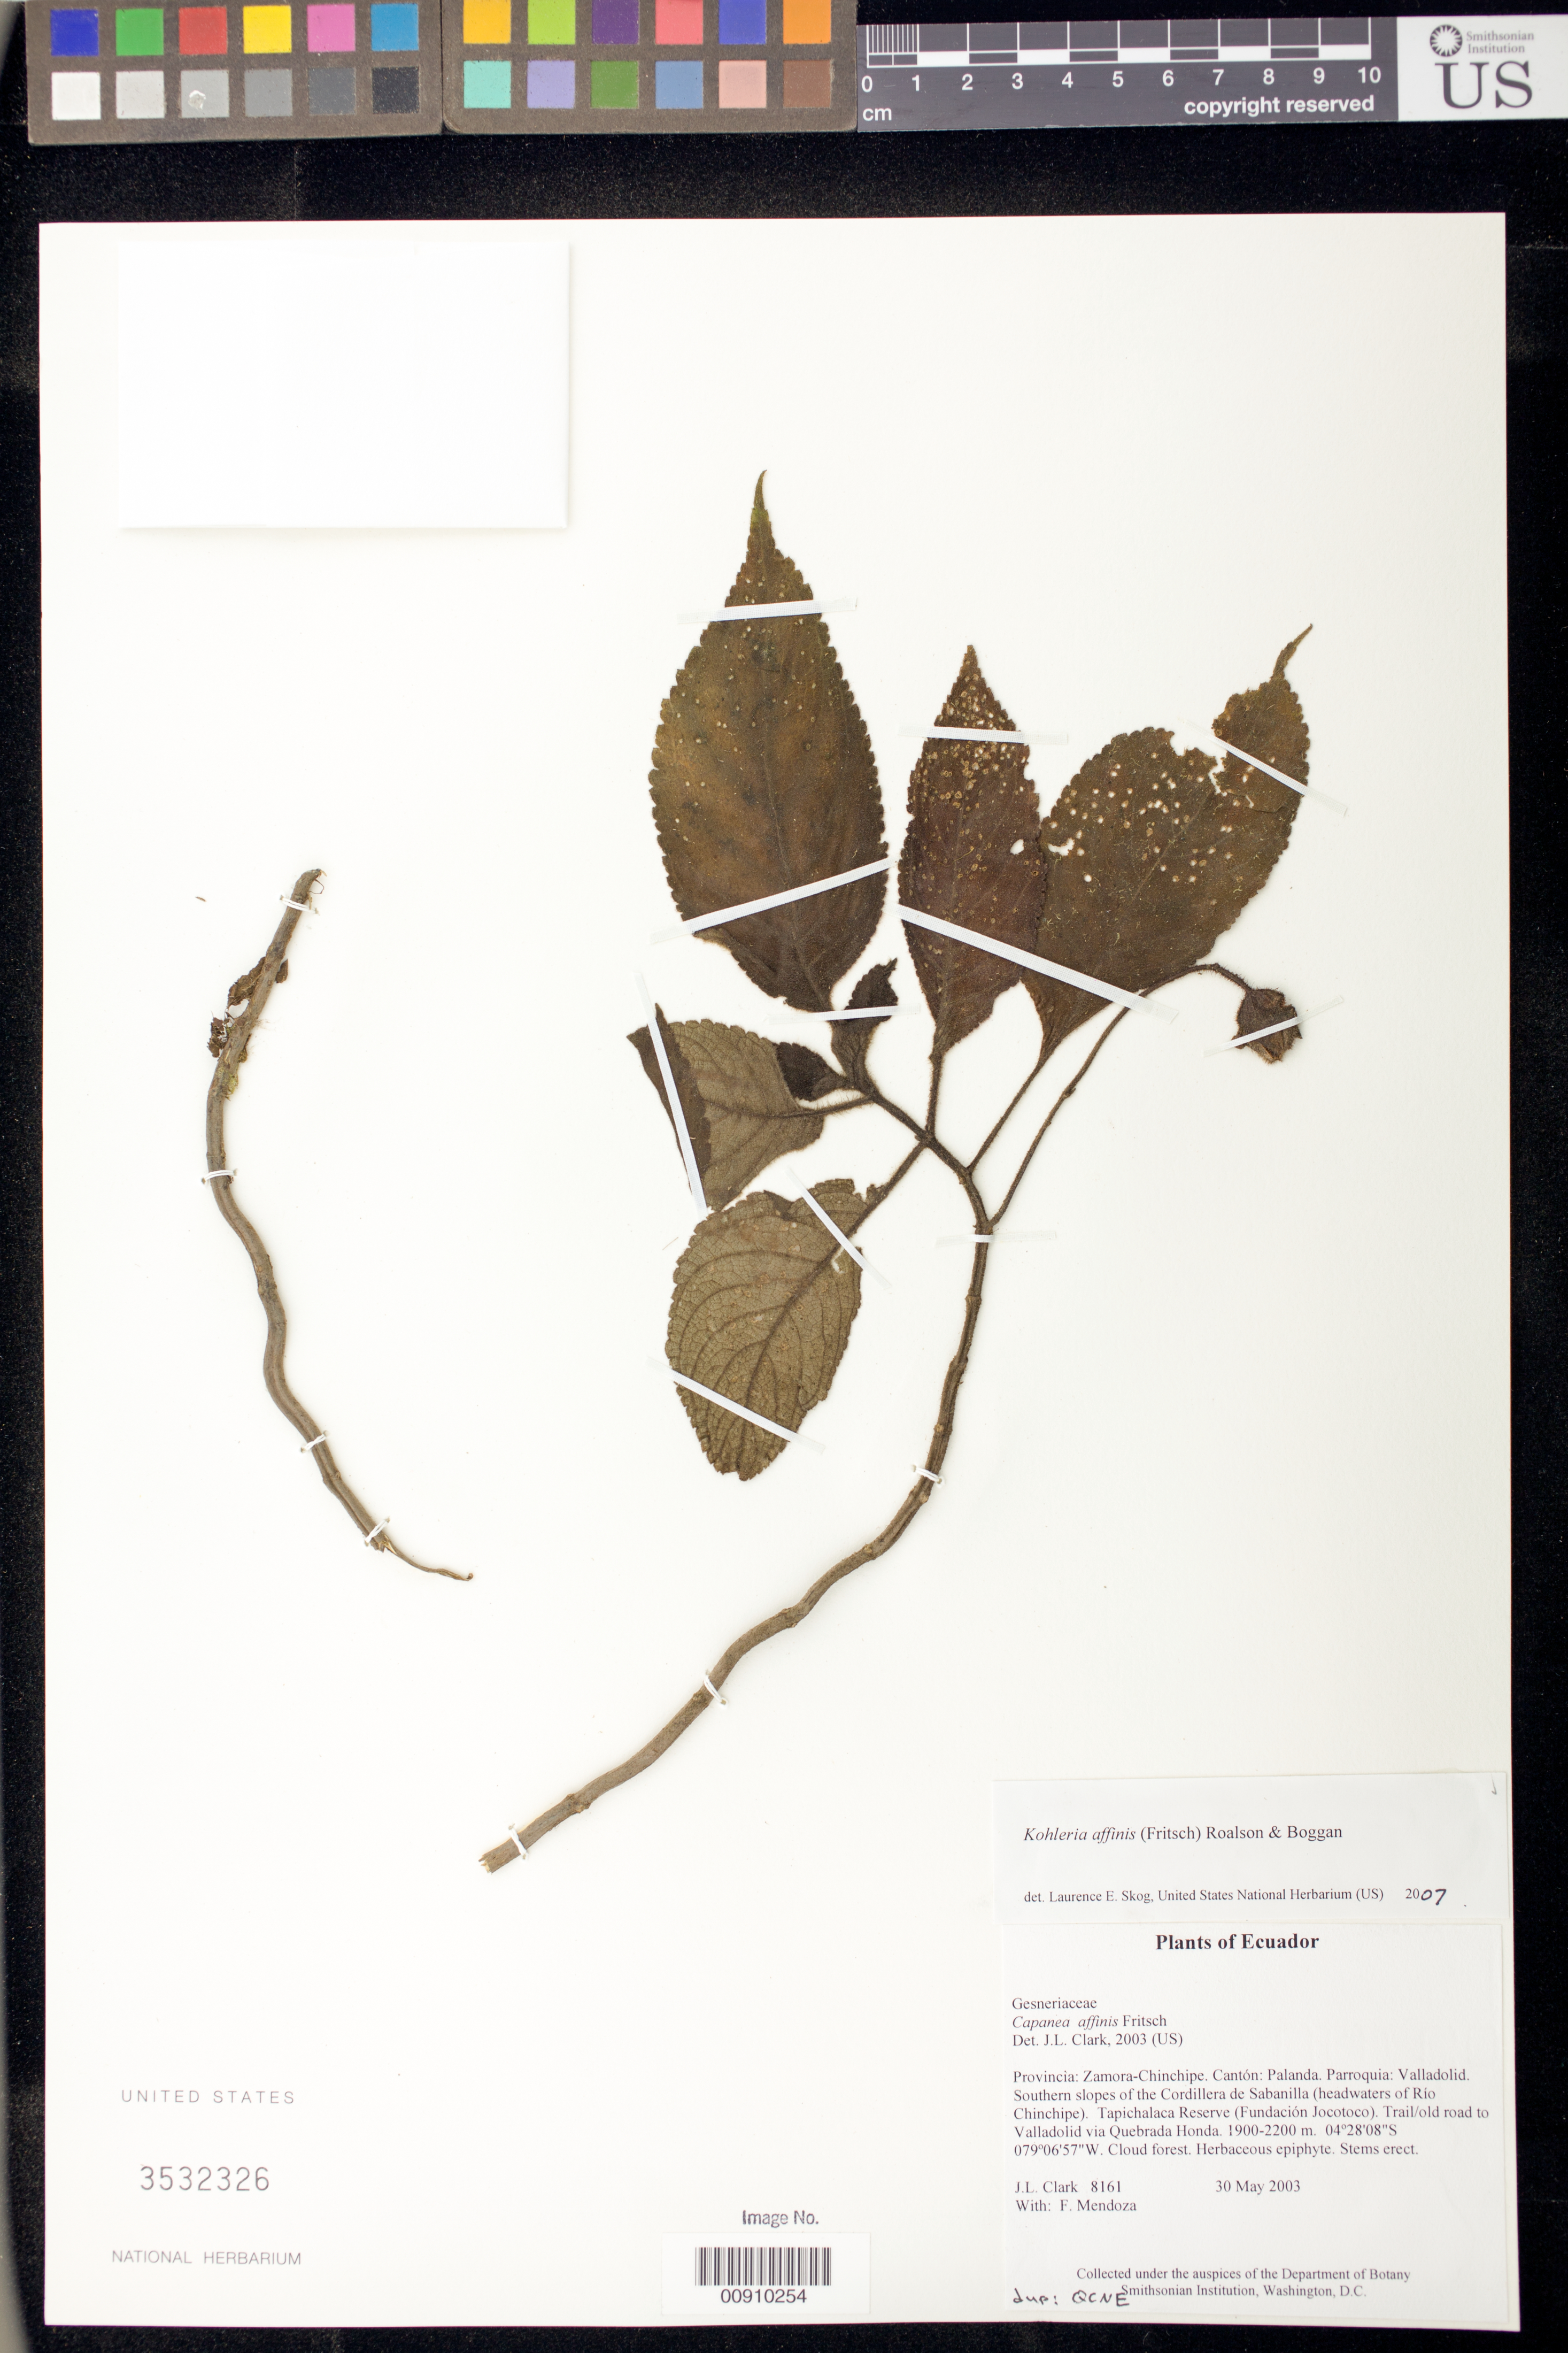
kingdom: Plantae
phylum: Tracheophyta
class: Magnoliopsida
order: Lamiales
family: Gesneriaceae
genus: Kohleria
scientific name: Kohleria affinis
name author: (Fritsch) Roalson & Boggan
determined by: Skog, Laurence E.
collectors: J. L. Clark & F. Mendoza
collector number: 8161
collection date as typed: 30 May 2003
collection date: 2003-05-30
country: Ecuador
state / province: Zamora-Chinchipe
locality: Palanda. Parroquia: Valladolid. Southern slopes of the Cordillera de Sabanilla (headwaters of Río Chinchipe). Tapichalaca Reserve (Fundación Jocotoco). Trail/old road to Valladolid via Quebrada Honda.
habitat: Cloud forest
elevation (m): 1900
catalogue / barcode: US 3532326